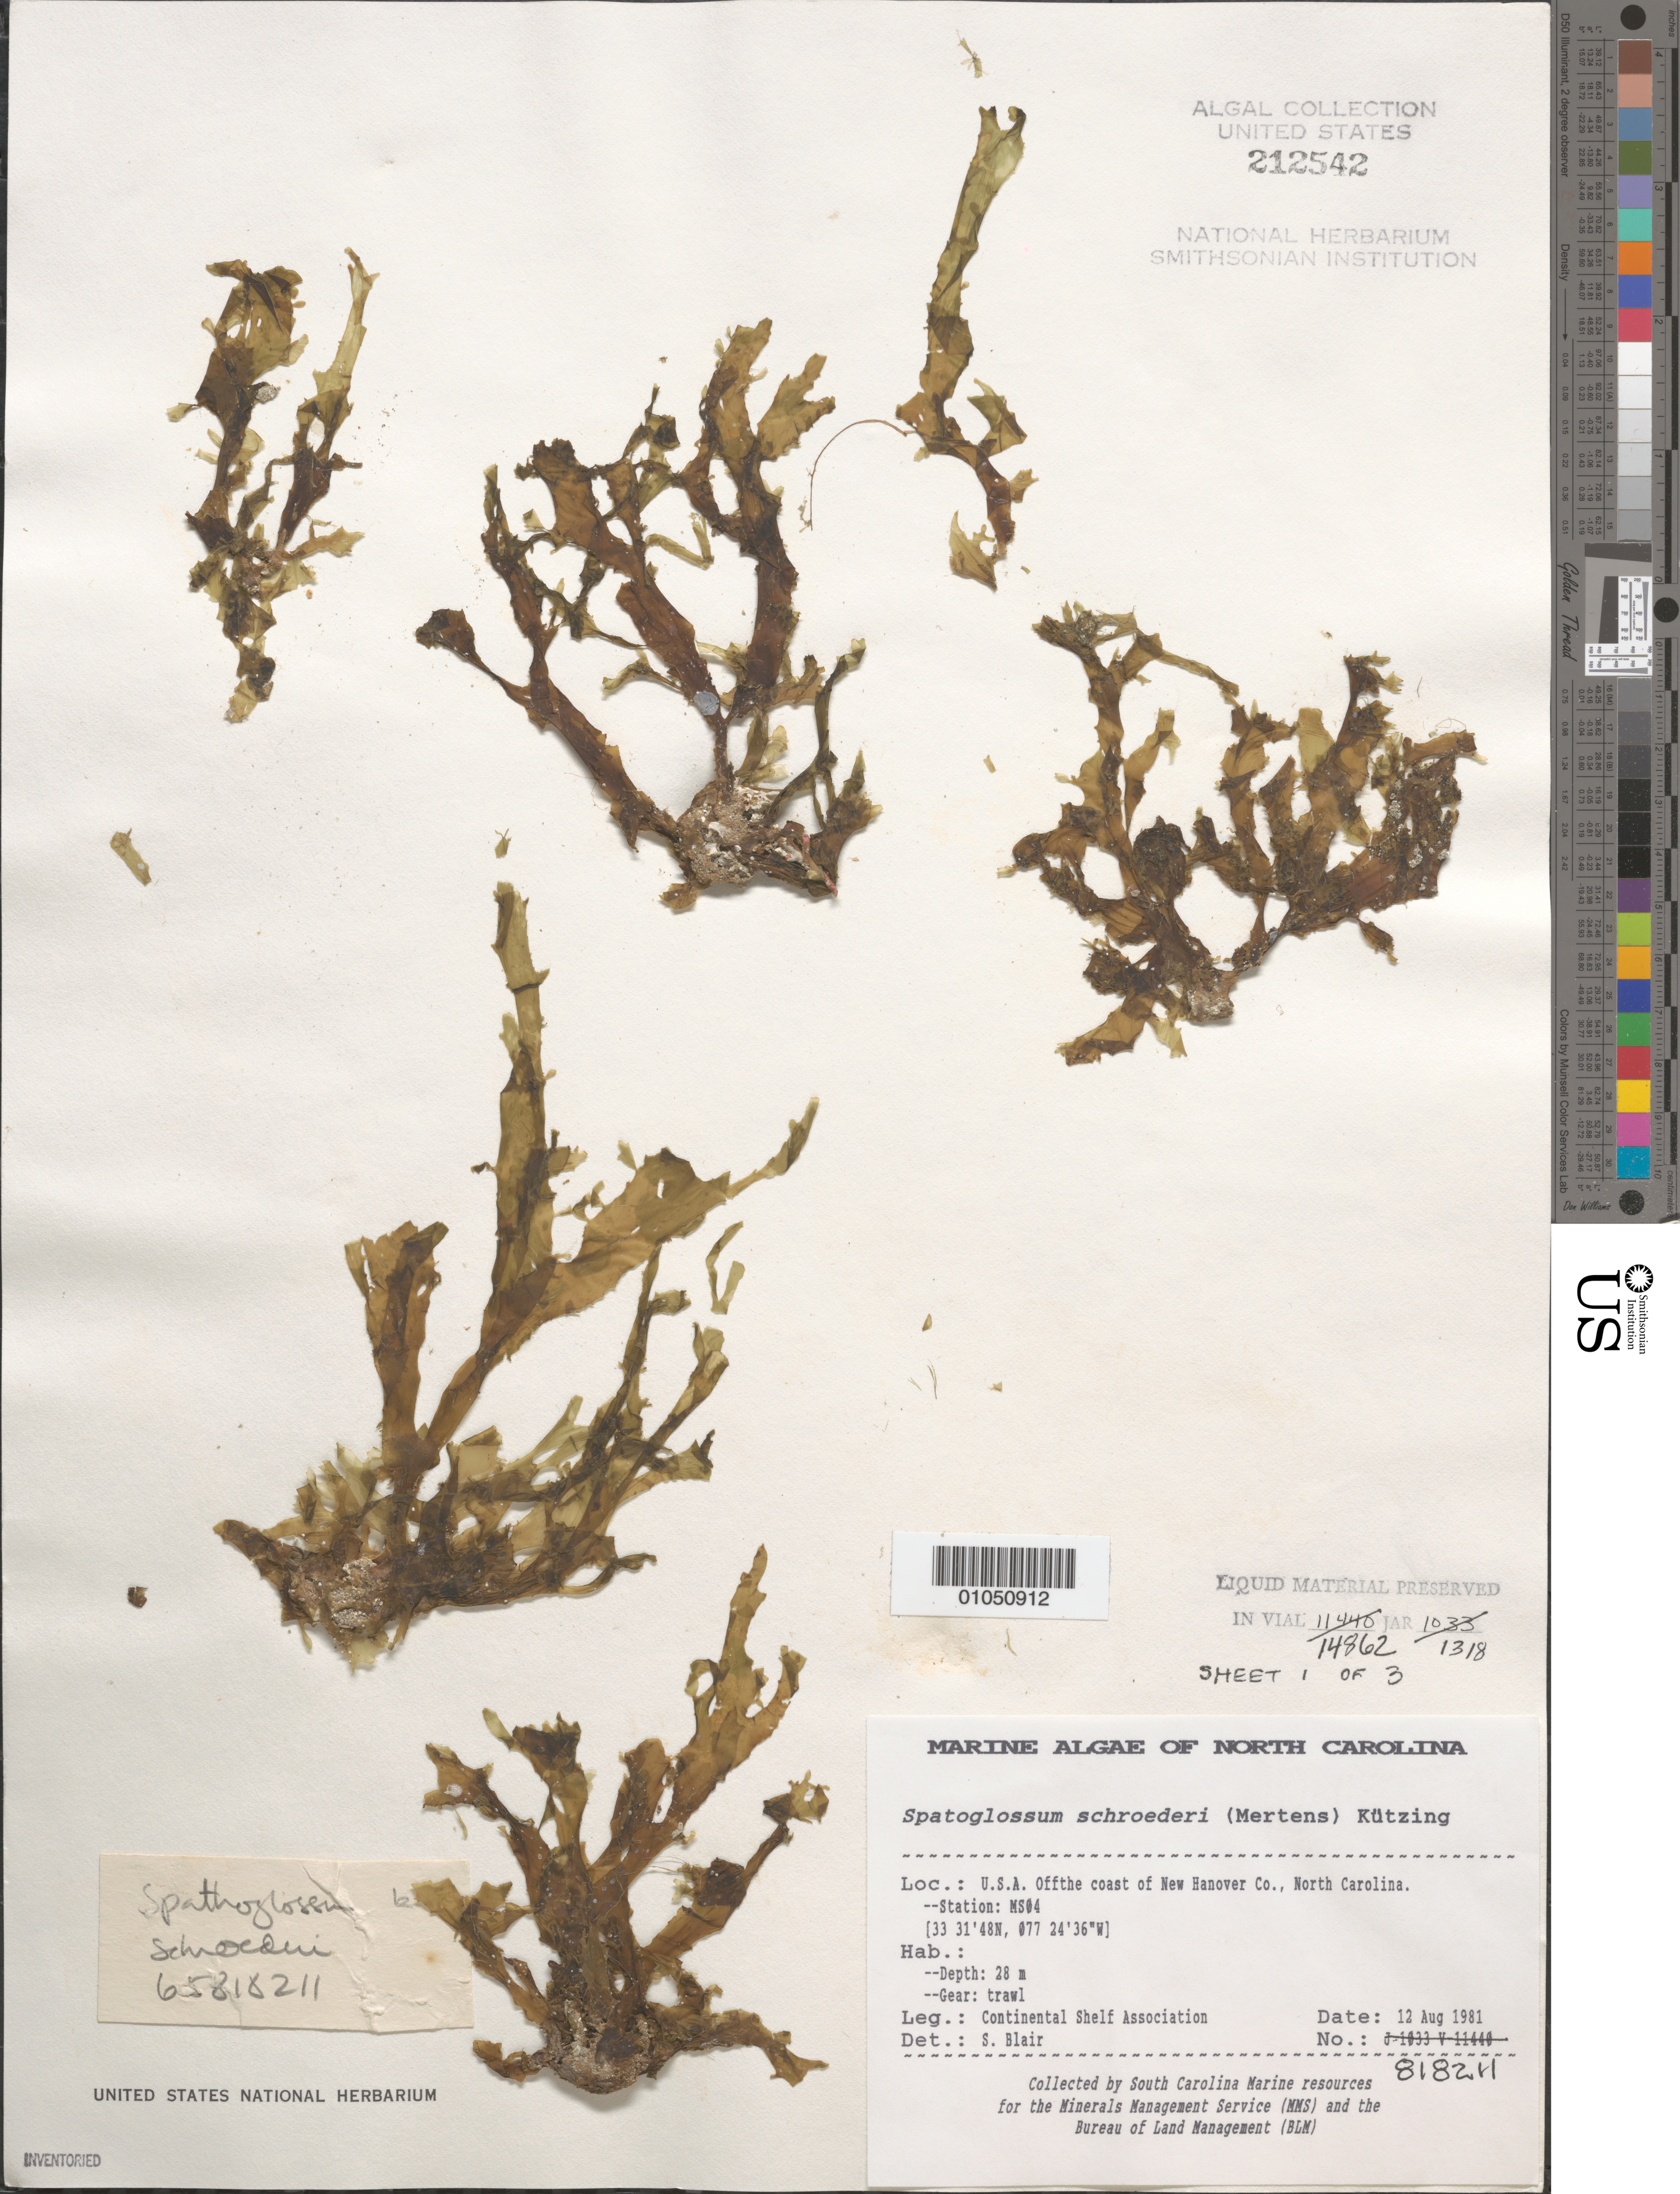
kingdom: Chromista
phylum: Ochrophyta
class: Phaeophyceae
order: Dictyotales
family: Dictyotaceae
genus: Spatoglossum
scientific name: Spatoglossum schroederi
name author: (C. Agardh) Kütz.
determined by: Blair, S. M.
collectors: Continental Shelf Associates for the MMS/BLM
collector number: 818211 (Station MS04)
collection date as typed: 12 Aug 1981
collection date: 1981-08-12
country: United States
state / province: North Carolina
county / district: New Hanover County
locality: North Atlantic Ocean off New Hanover County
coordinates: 33 31'48"N, 077 24'36"W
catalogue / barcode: US 212542